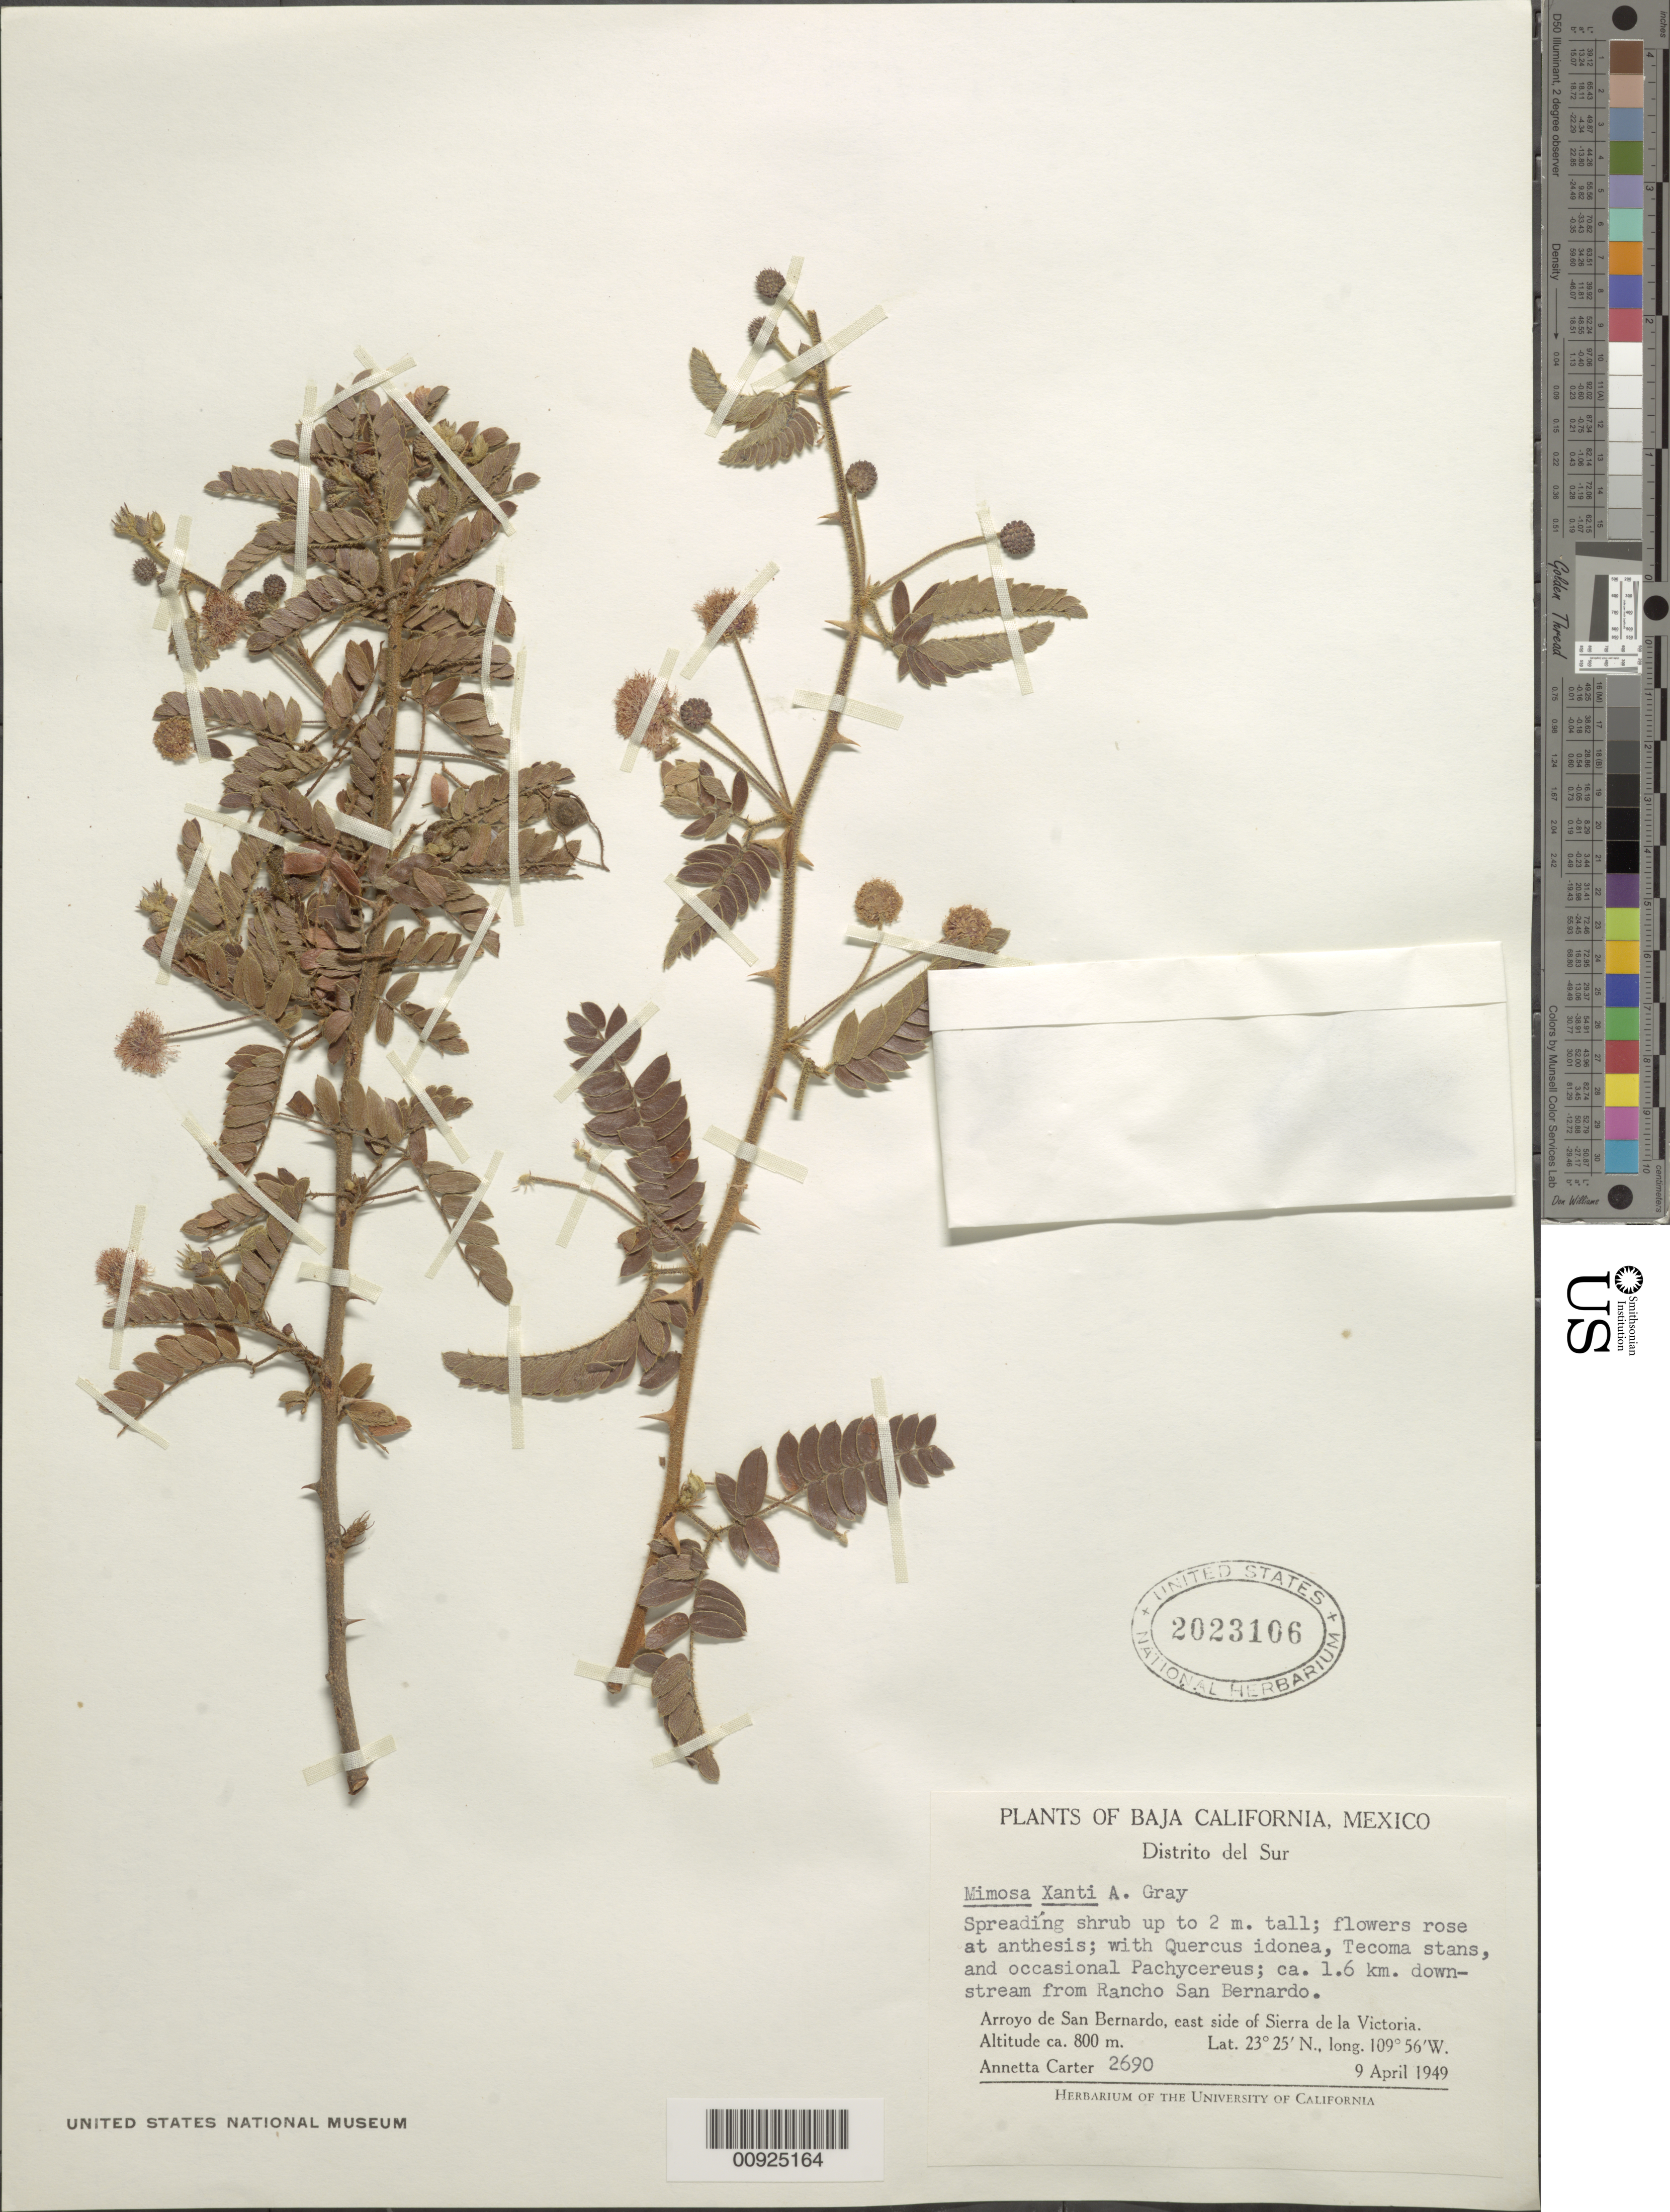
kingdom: Plantae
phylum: Tracheophyta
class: Magnoliopsida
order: Fabales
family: Fabaceae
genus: Mimosa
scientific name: Mimosa xanti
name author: A. Gray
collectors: A. M. Carter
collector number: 2690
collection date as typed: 09 Apr 1949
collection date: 1949-04-09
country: Mexico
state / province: Baja California Sur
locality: Ca. 1.6 km. downstream from Rancho San Bernardo. Arroyo de San Bernardo, east side of Sierra de la Victoria, Baja California Distrito del Sur.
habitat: With Quercus idonea, Tecoma stans, and occasional Pachycereus.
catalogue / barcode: US 2023106